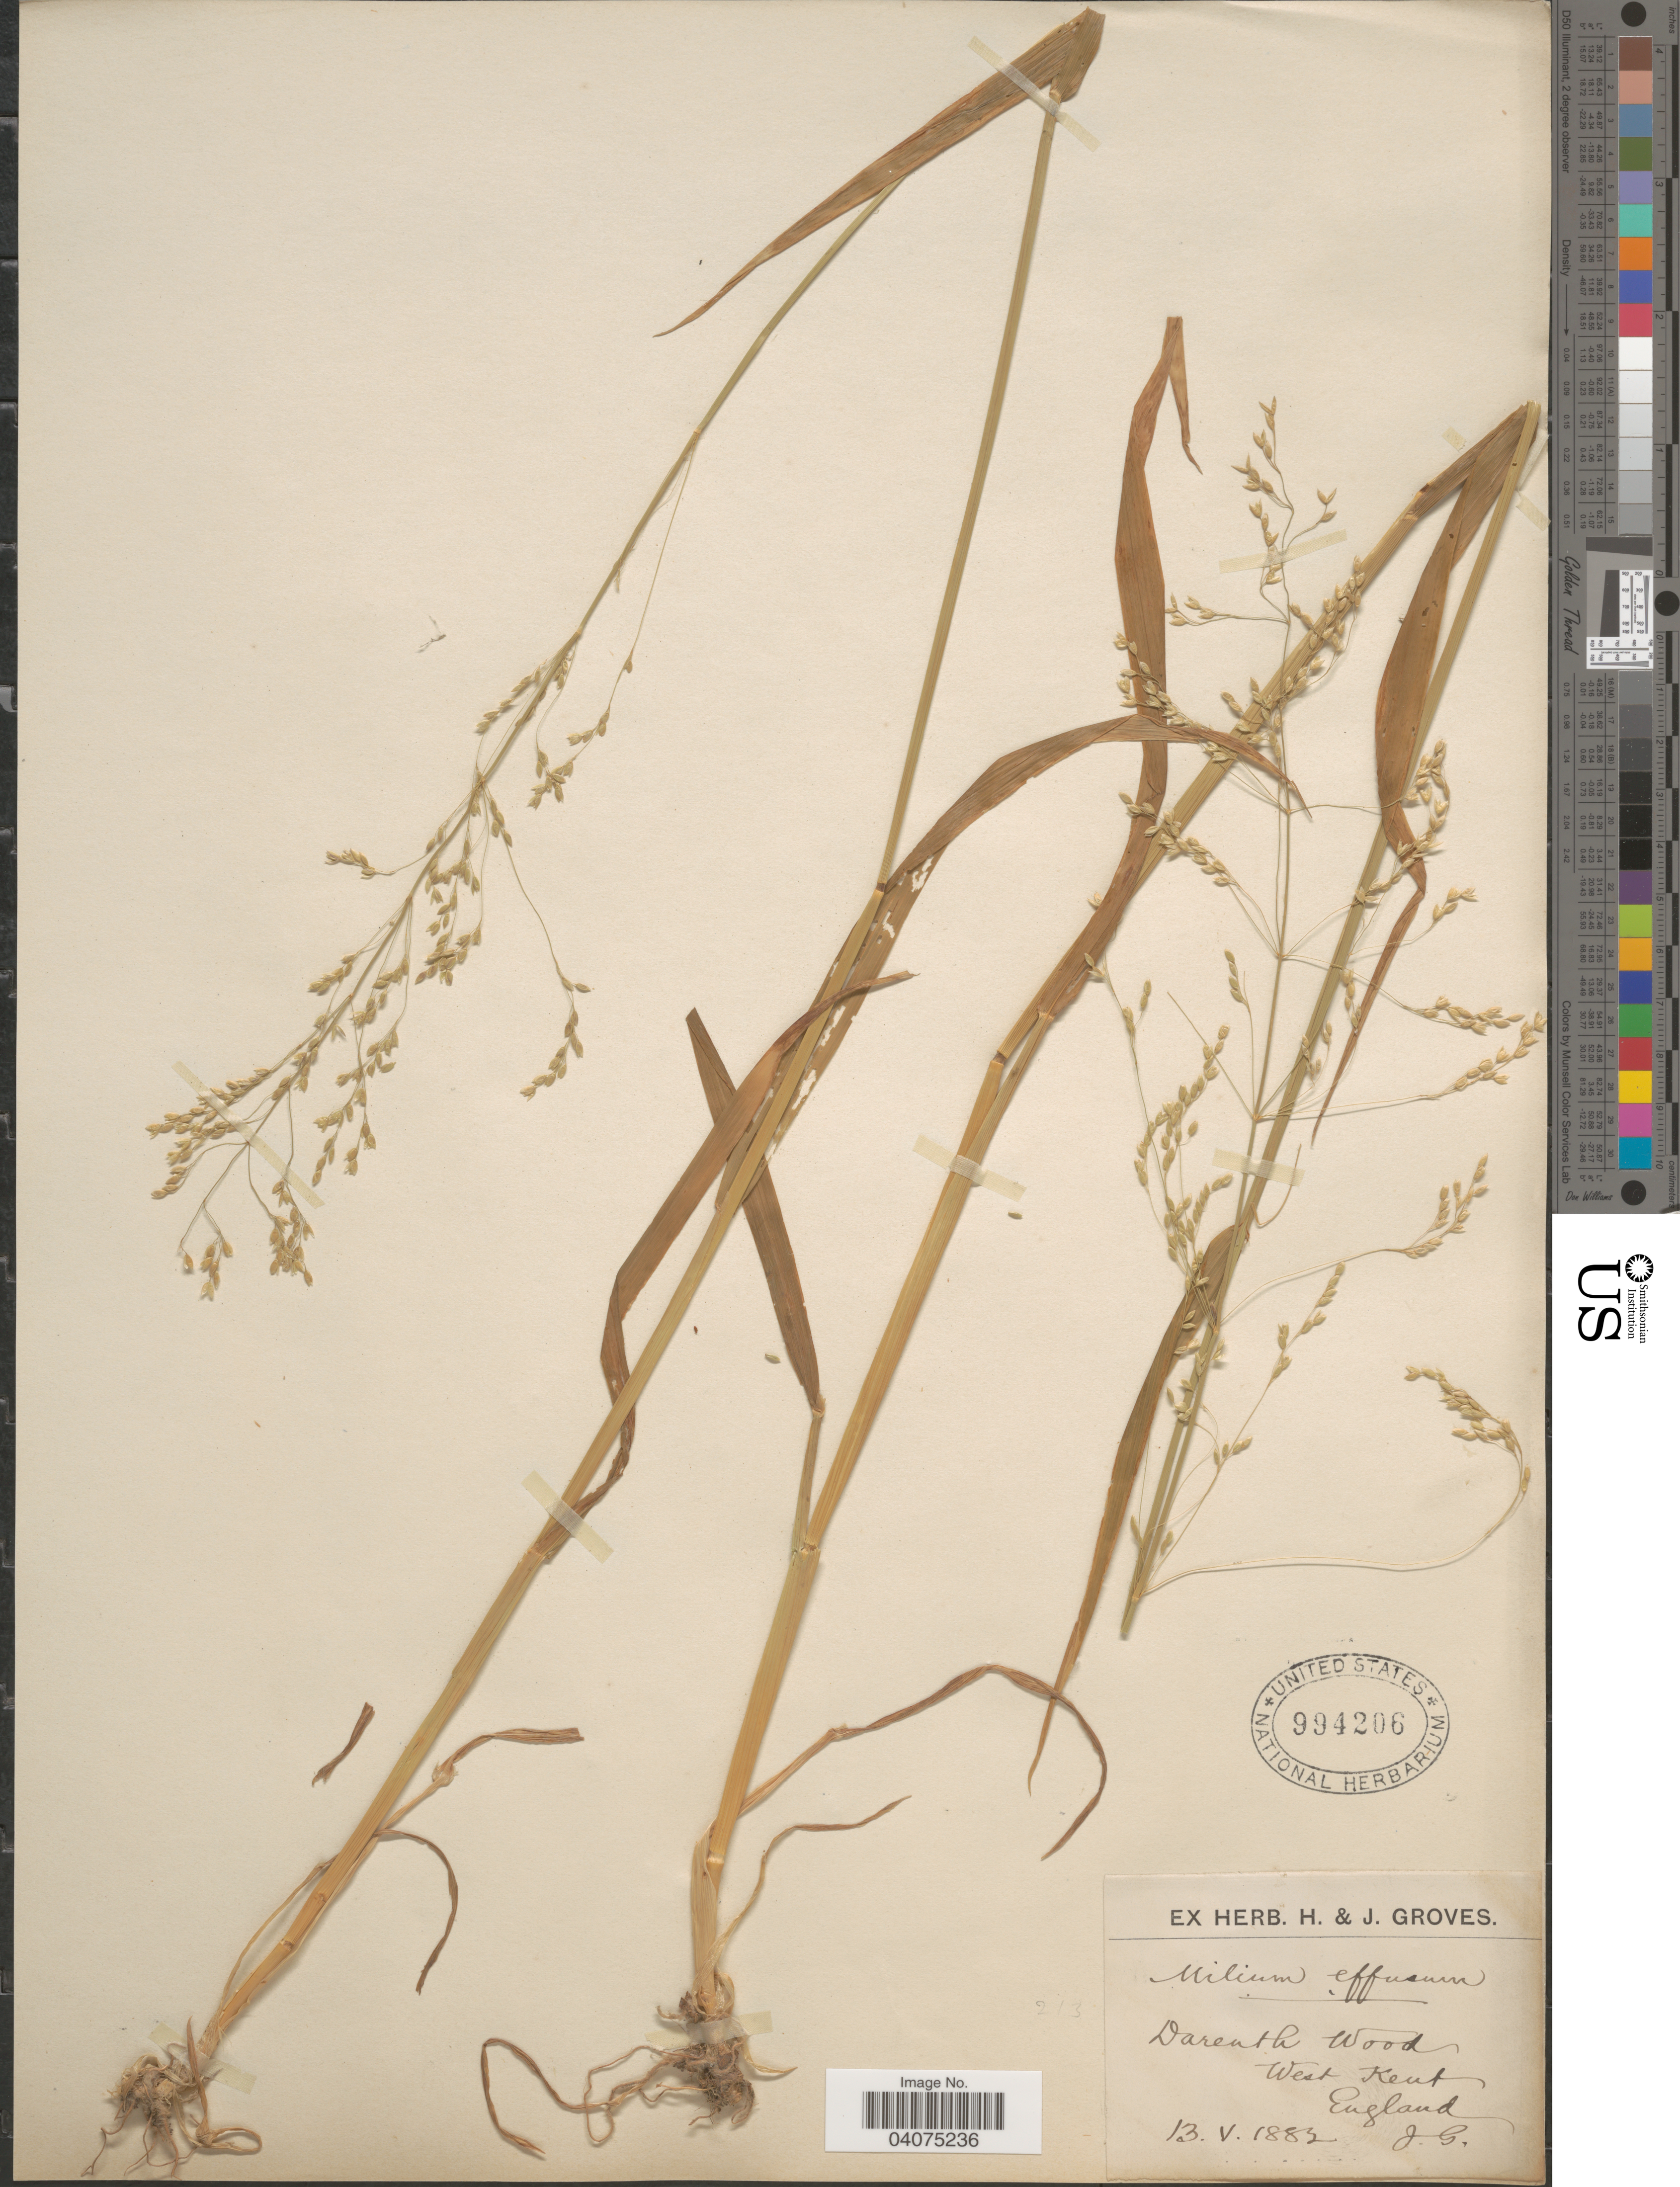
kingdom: Plantae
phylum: Tracheophyta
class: Liliopsida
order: Poales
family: Poaceae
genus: Milium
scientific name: Milium effusum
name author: L.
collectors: J. Groves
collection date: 1882-05-13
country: United Kingdom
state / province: England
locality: Darenth Wood. West Kent.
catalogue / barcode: US 994206